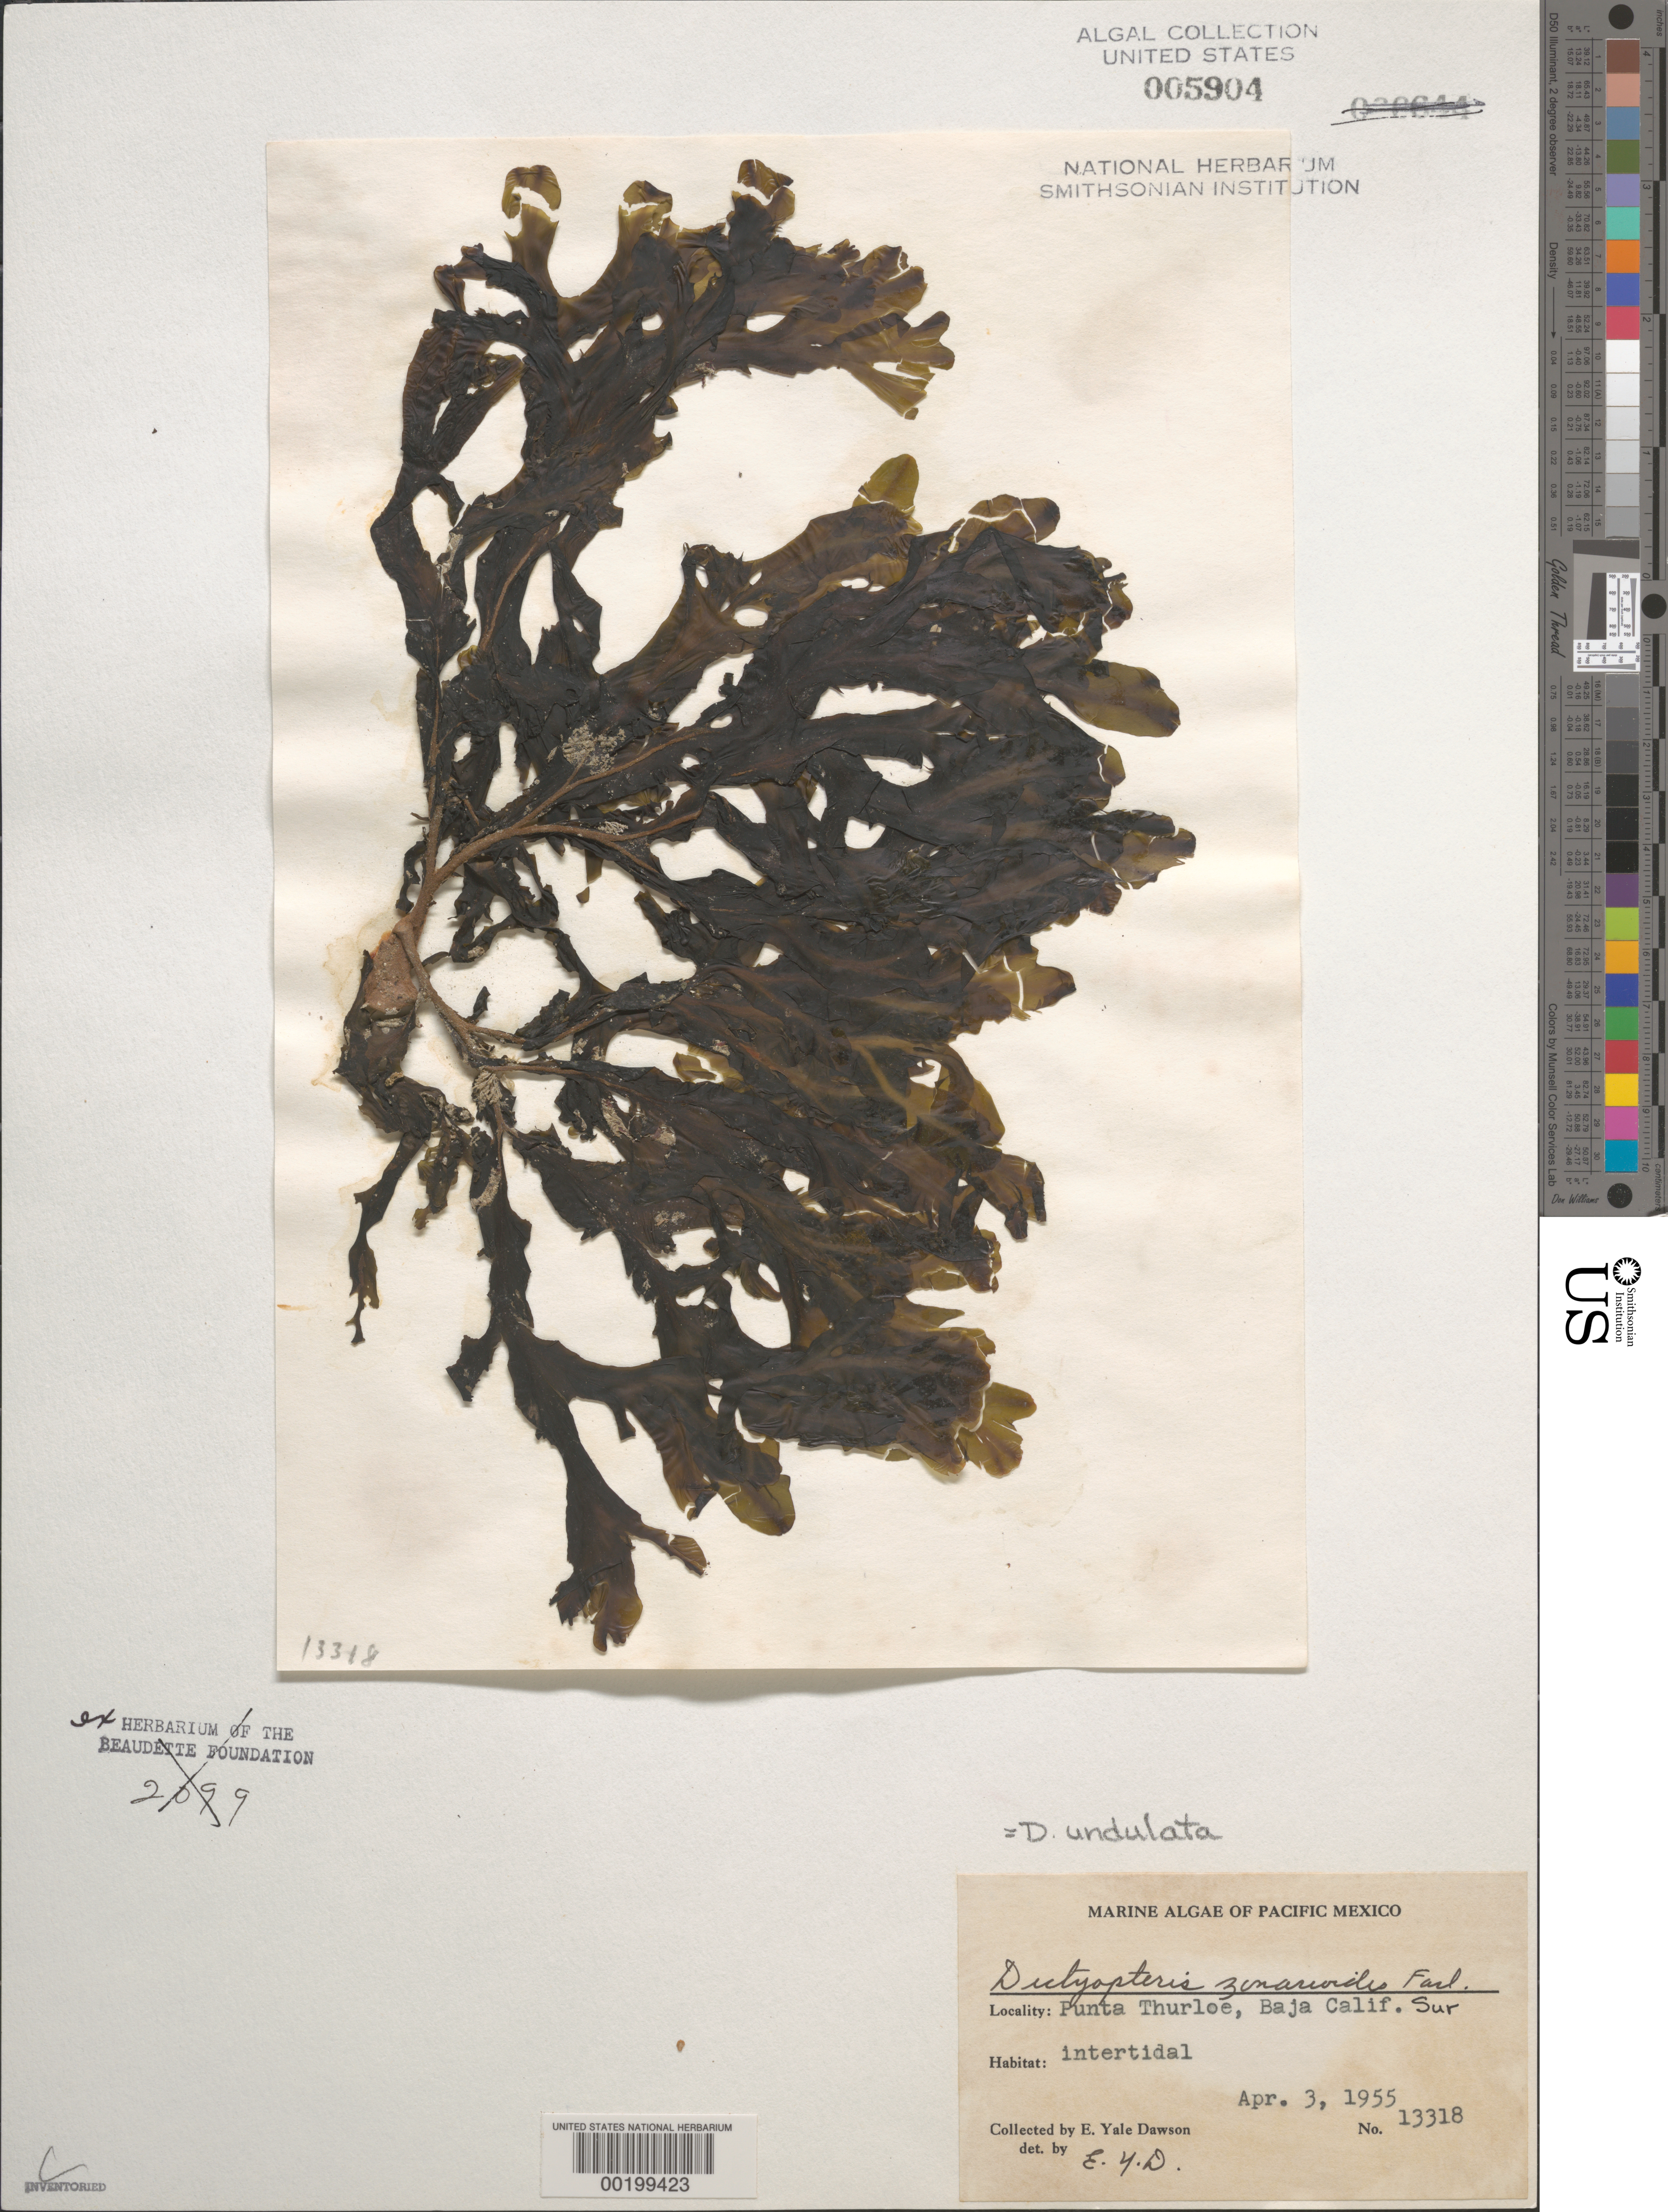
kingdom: Chromista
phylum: Ochrophyta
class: Phaeophyceae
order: Dictyotales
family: Dictyotaceae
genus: Dictyopteris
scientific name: Dictyopteris undulata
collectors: E. Y. Dawson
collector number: EYD 13318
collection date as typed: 03 Apr 1955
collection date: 1955-04-03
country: Mexico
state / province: Baja California Sur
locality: Punta Thurloe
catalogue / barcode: US 5904